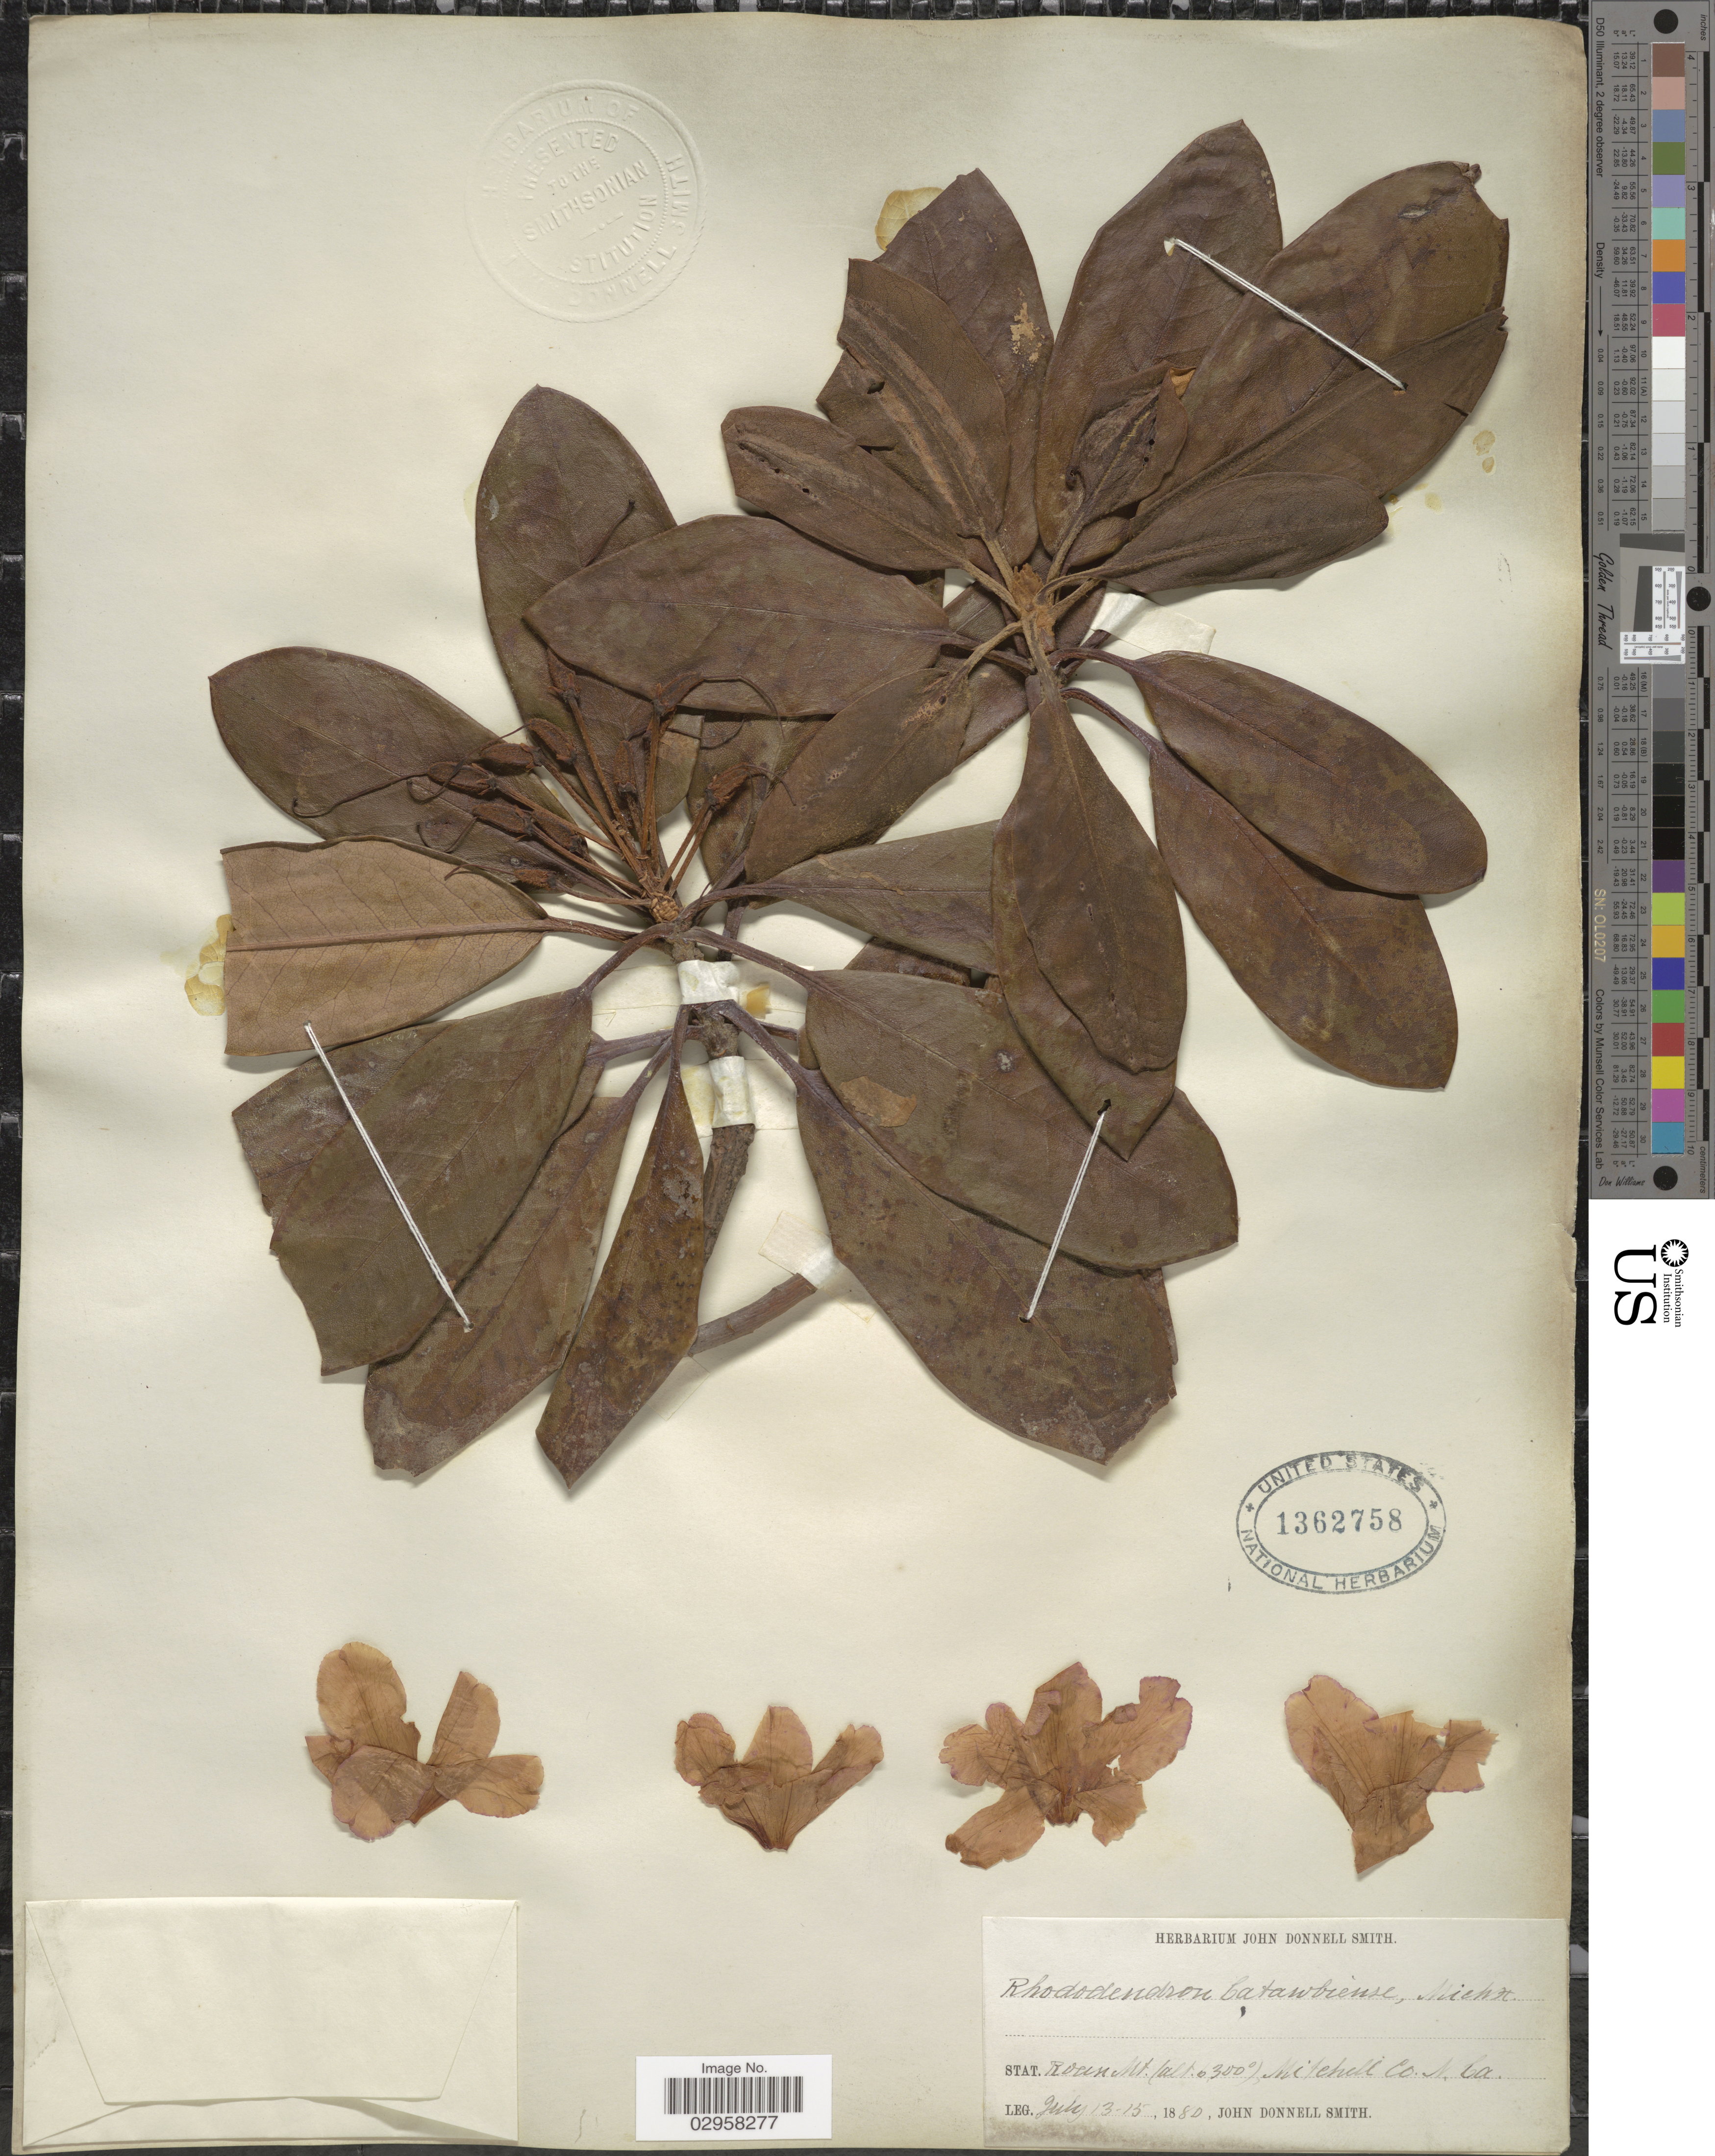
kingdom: Plantae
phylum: Tracheophyta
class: Magnoliopsida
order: Ericales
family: Ericaceae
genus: Rhododendron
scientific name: Rhododendron catawbiense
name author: Michx.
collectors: J. Donnell Smith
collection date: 1880-07-13/1880-07-15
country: United States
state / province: North Carolina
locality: Stat. Roan Mt. Mitchell Co. N. Ca.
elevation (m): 1920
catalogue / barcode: US 1362758